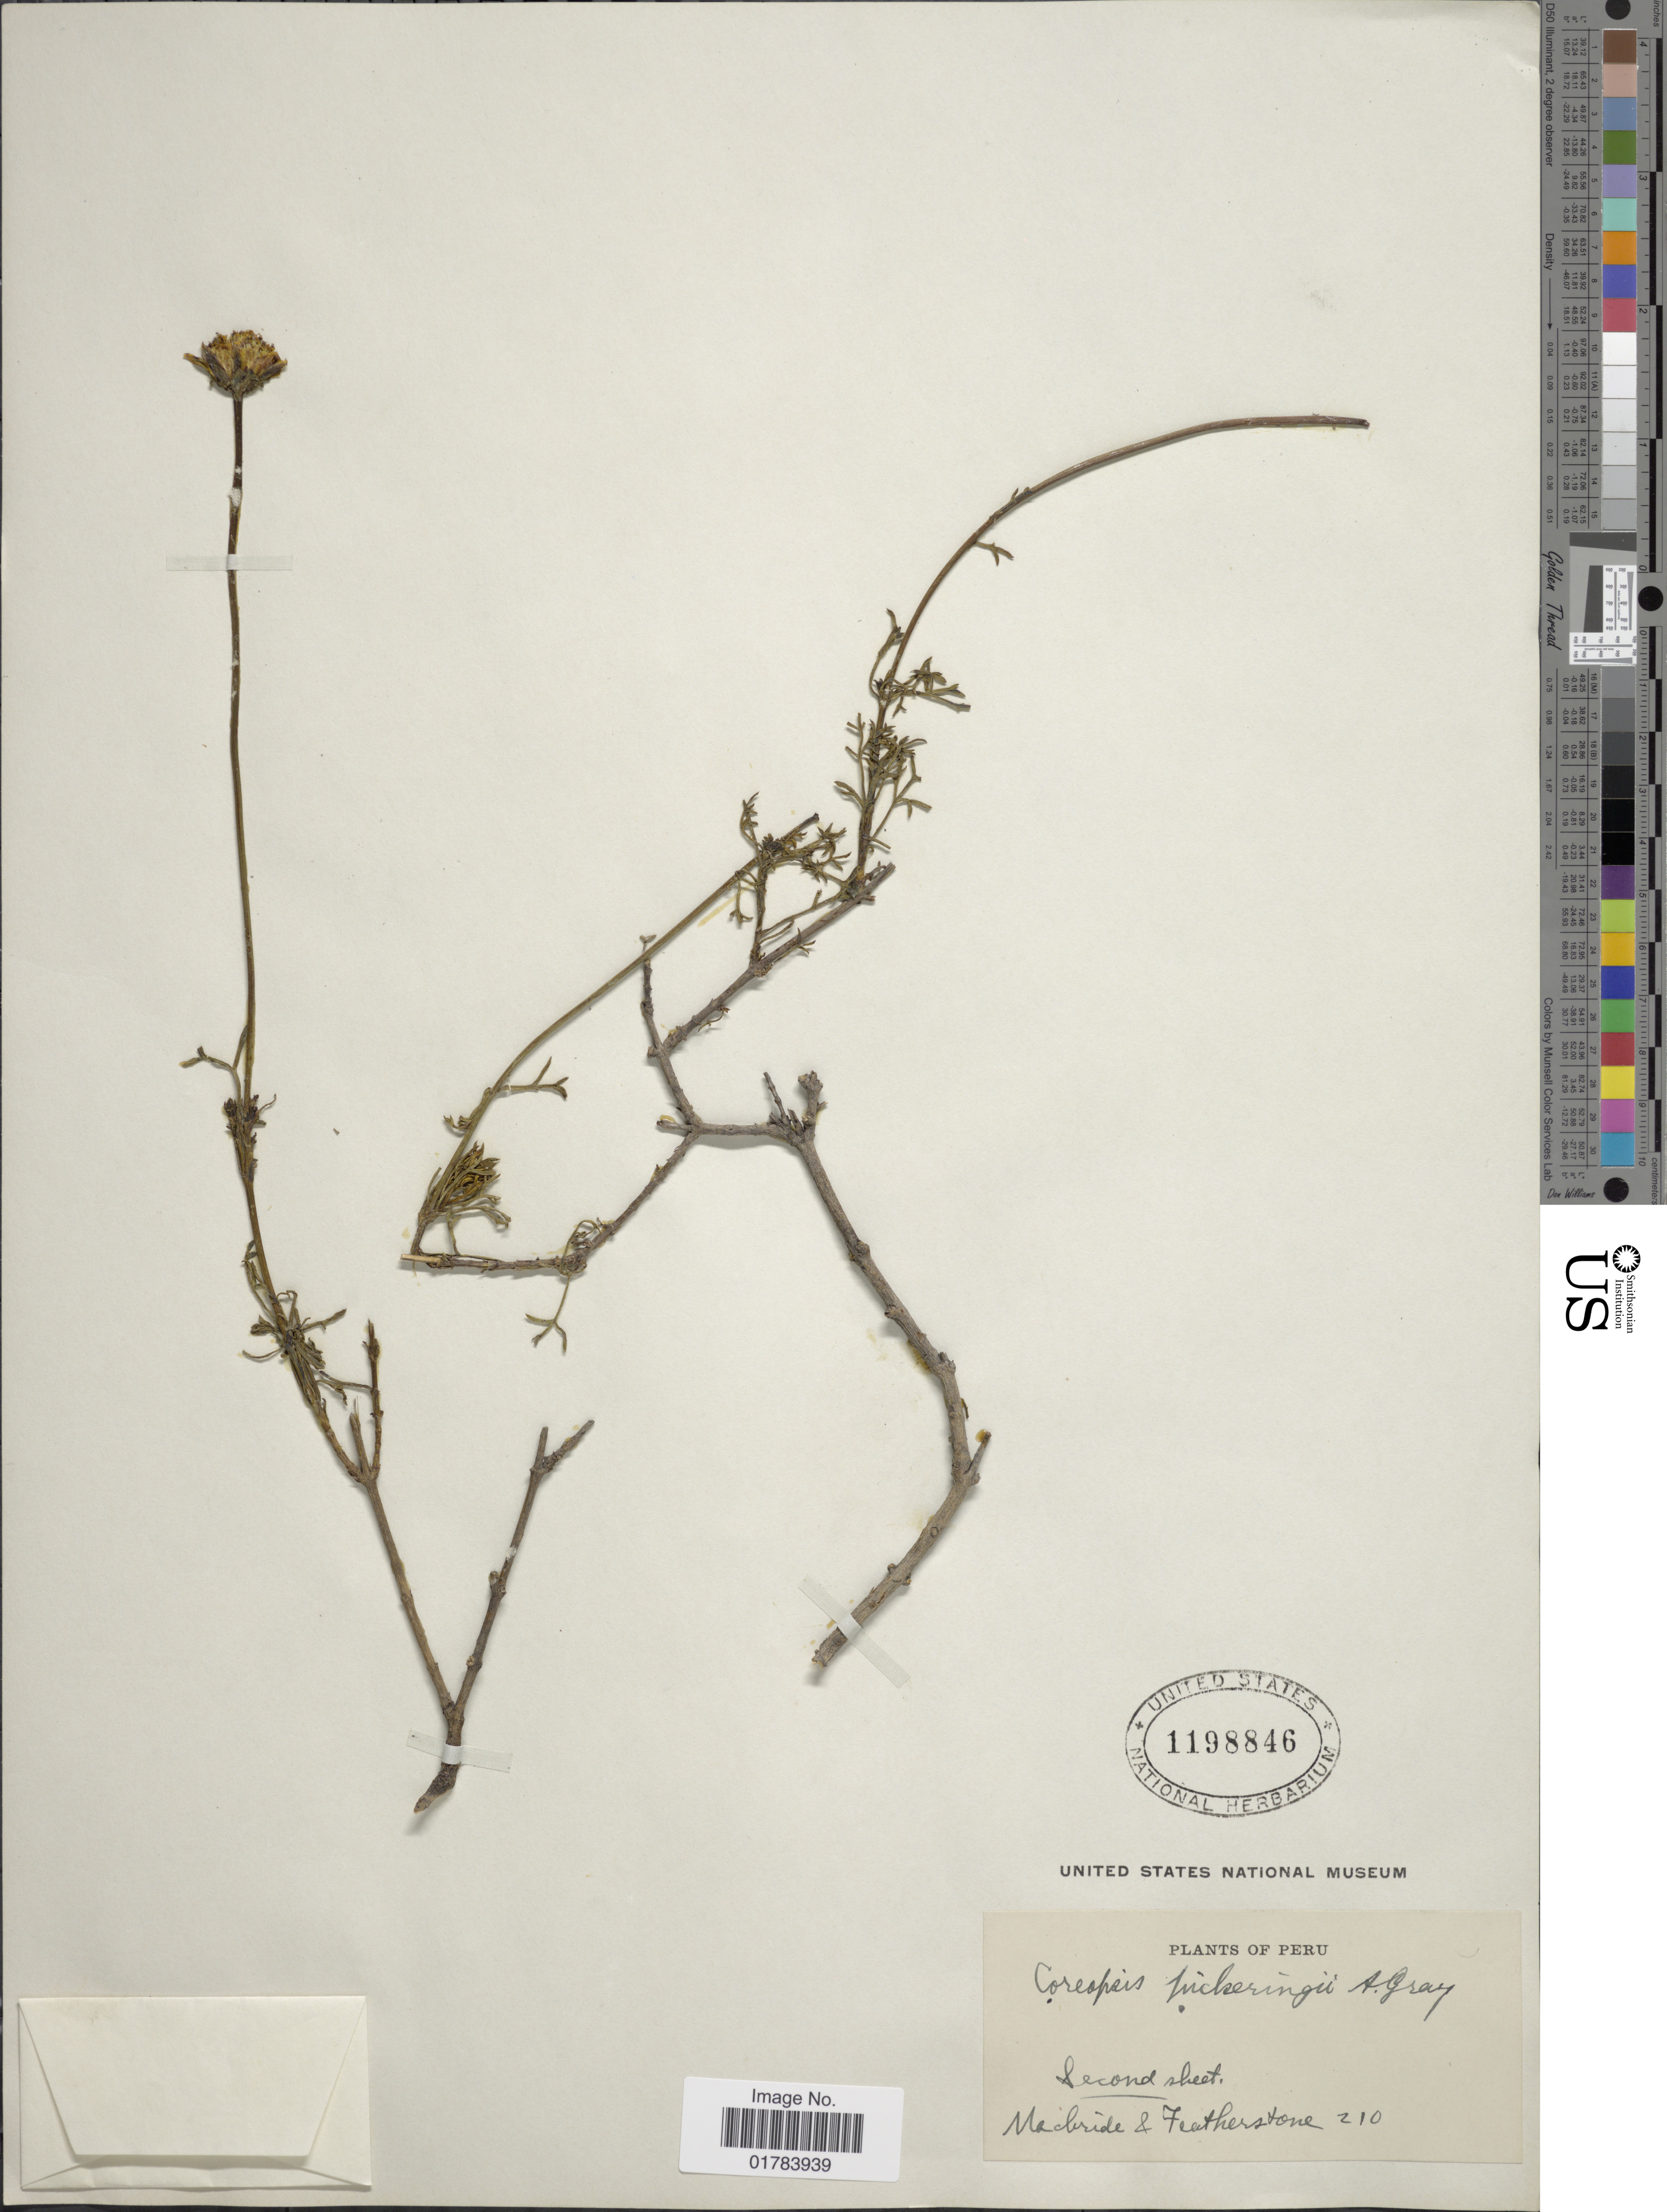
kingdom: Plantae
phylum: Tracheophyta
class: Magnoliopsida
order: Asterales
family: Asteraceae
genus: Coreopsis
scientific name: Coreopsis pickeringii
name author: A. Gray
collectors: Macbride, -- & -. Featherstone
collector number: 210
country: Peru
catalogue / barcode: US 1198846